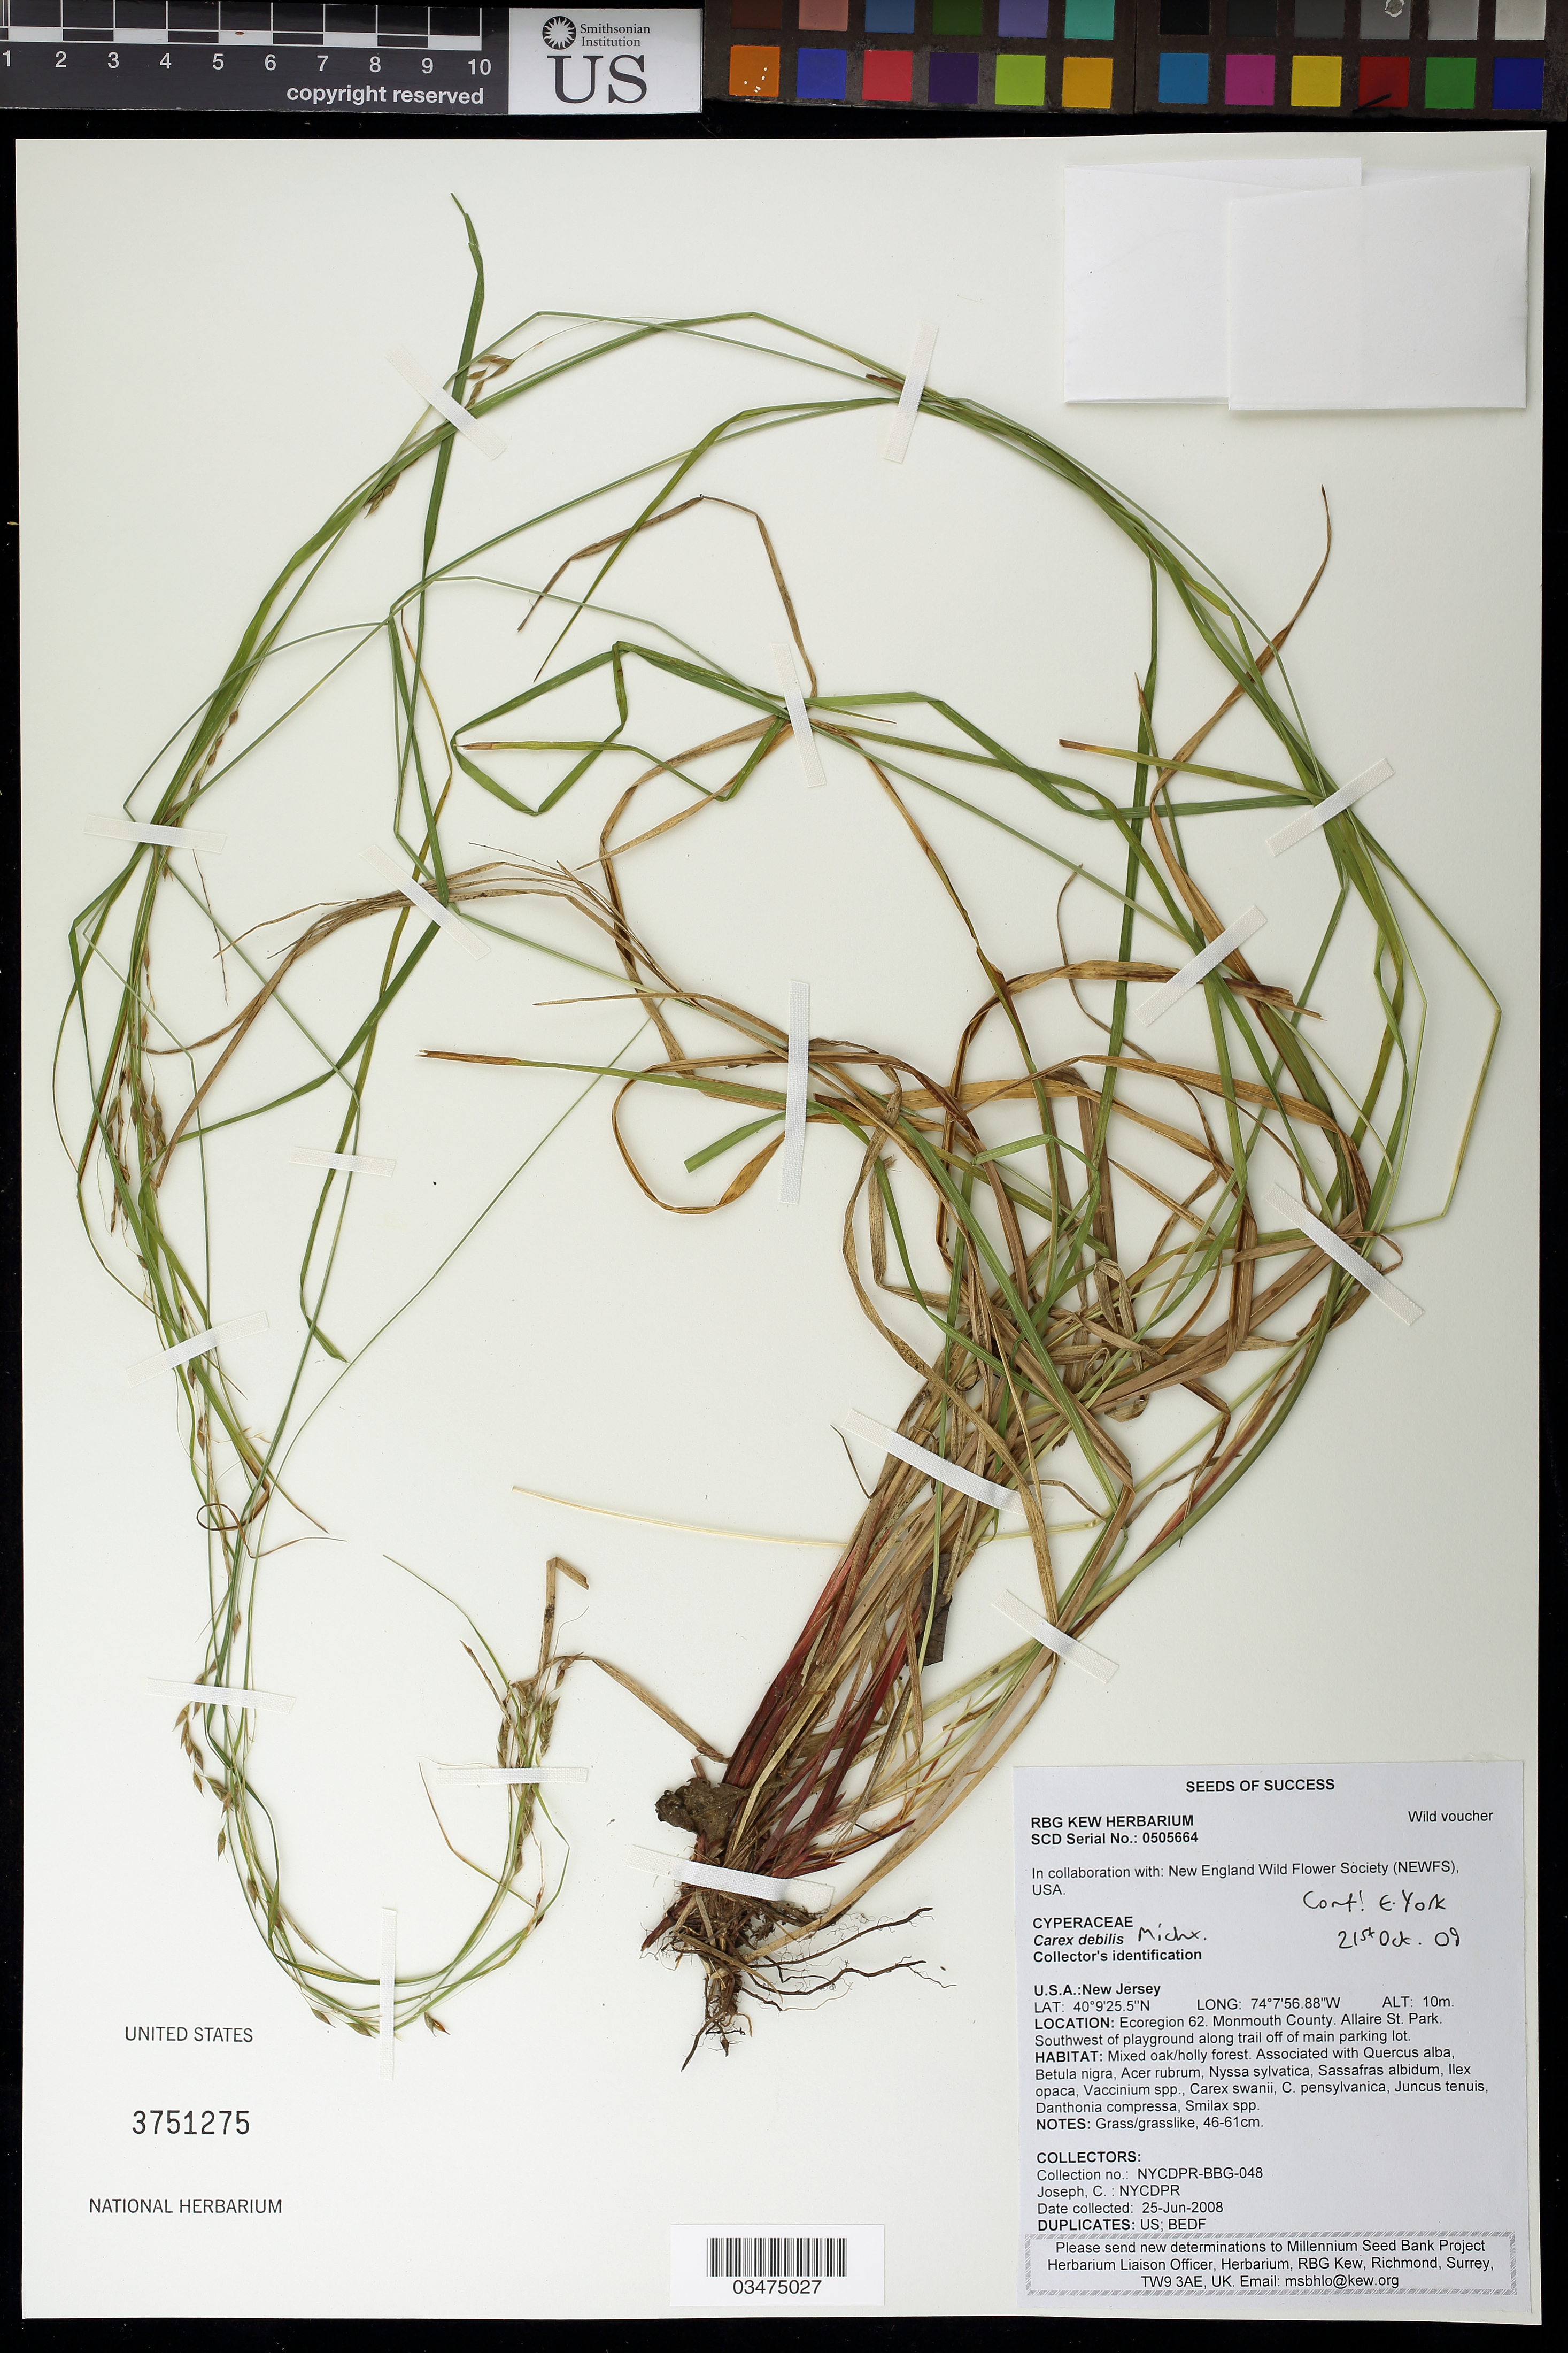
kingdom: Plantae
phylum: Tracheophyta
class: Liliopsida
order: Poales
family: Cyperaceae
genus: Carex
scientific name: Carex debilis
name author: Michx.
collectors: C. Joseph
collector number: NYCDPR-BBG-048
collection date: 2008-06-25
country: United States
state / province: New Jersey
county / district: Monmouth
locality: Allaire St. Park. SW of playground along trail off main parking lot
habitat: Mixed oak/holly forest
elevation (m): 10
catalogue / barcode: US 3751275